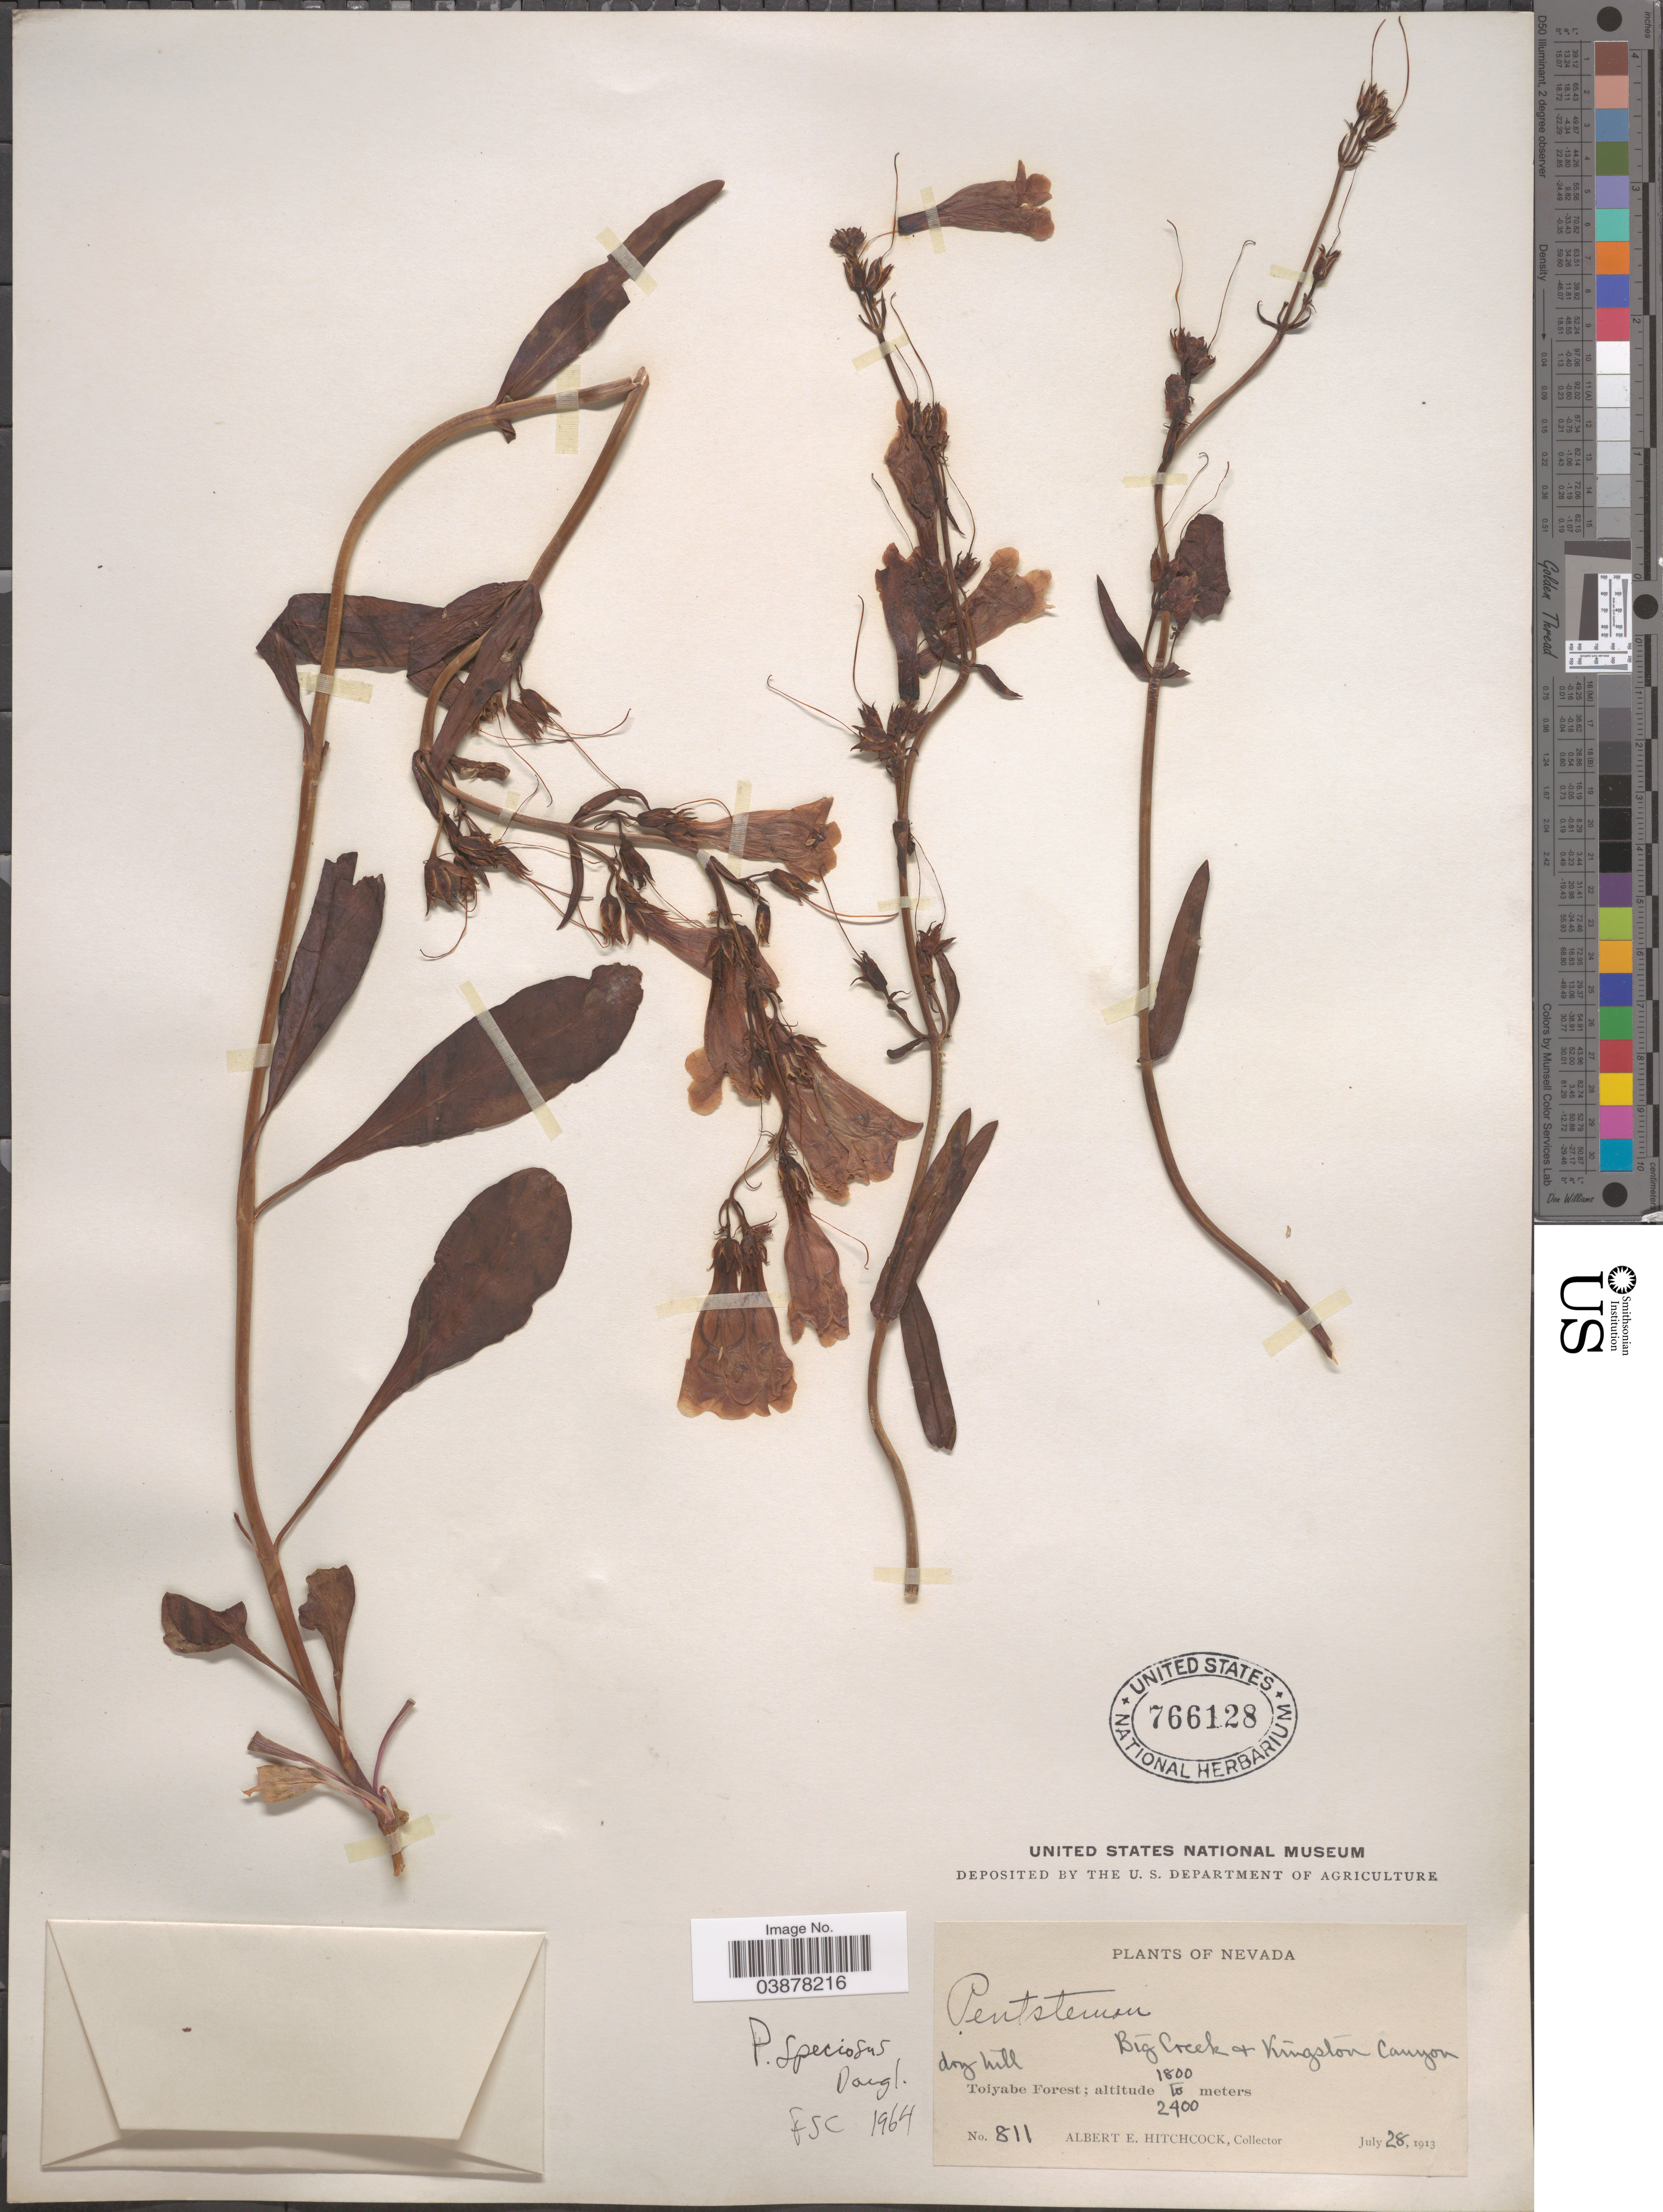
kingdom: Plantae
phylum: Tracheophyta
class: Magnoliopsida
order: Lamiales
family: Plantaginaceae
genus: Penstemon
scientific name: Penstemon speciosus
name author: Douglas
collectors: A. Hitchcock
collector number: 811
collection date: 1913-07-28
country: United States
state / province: Nevada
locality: Big Creek & Kingston Canyon. Toiyabe Forest.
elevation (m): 1800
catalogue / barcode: US 766128